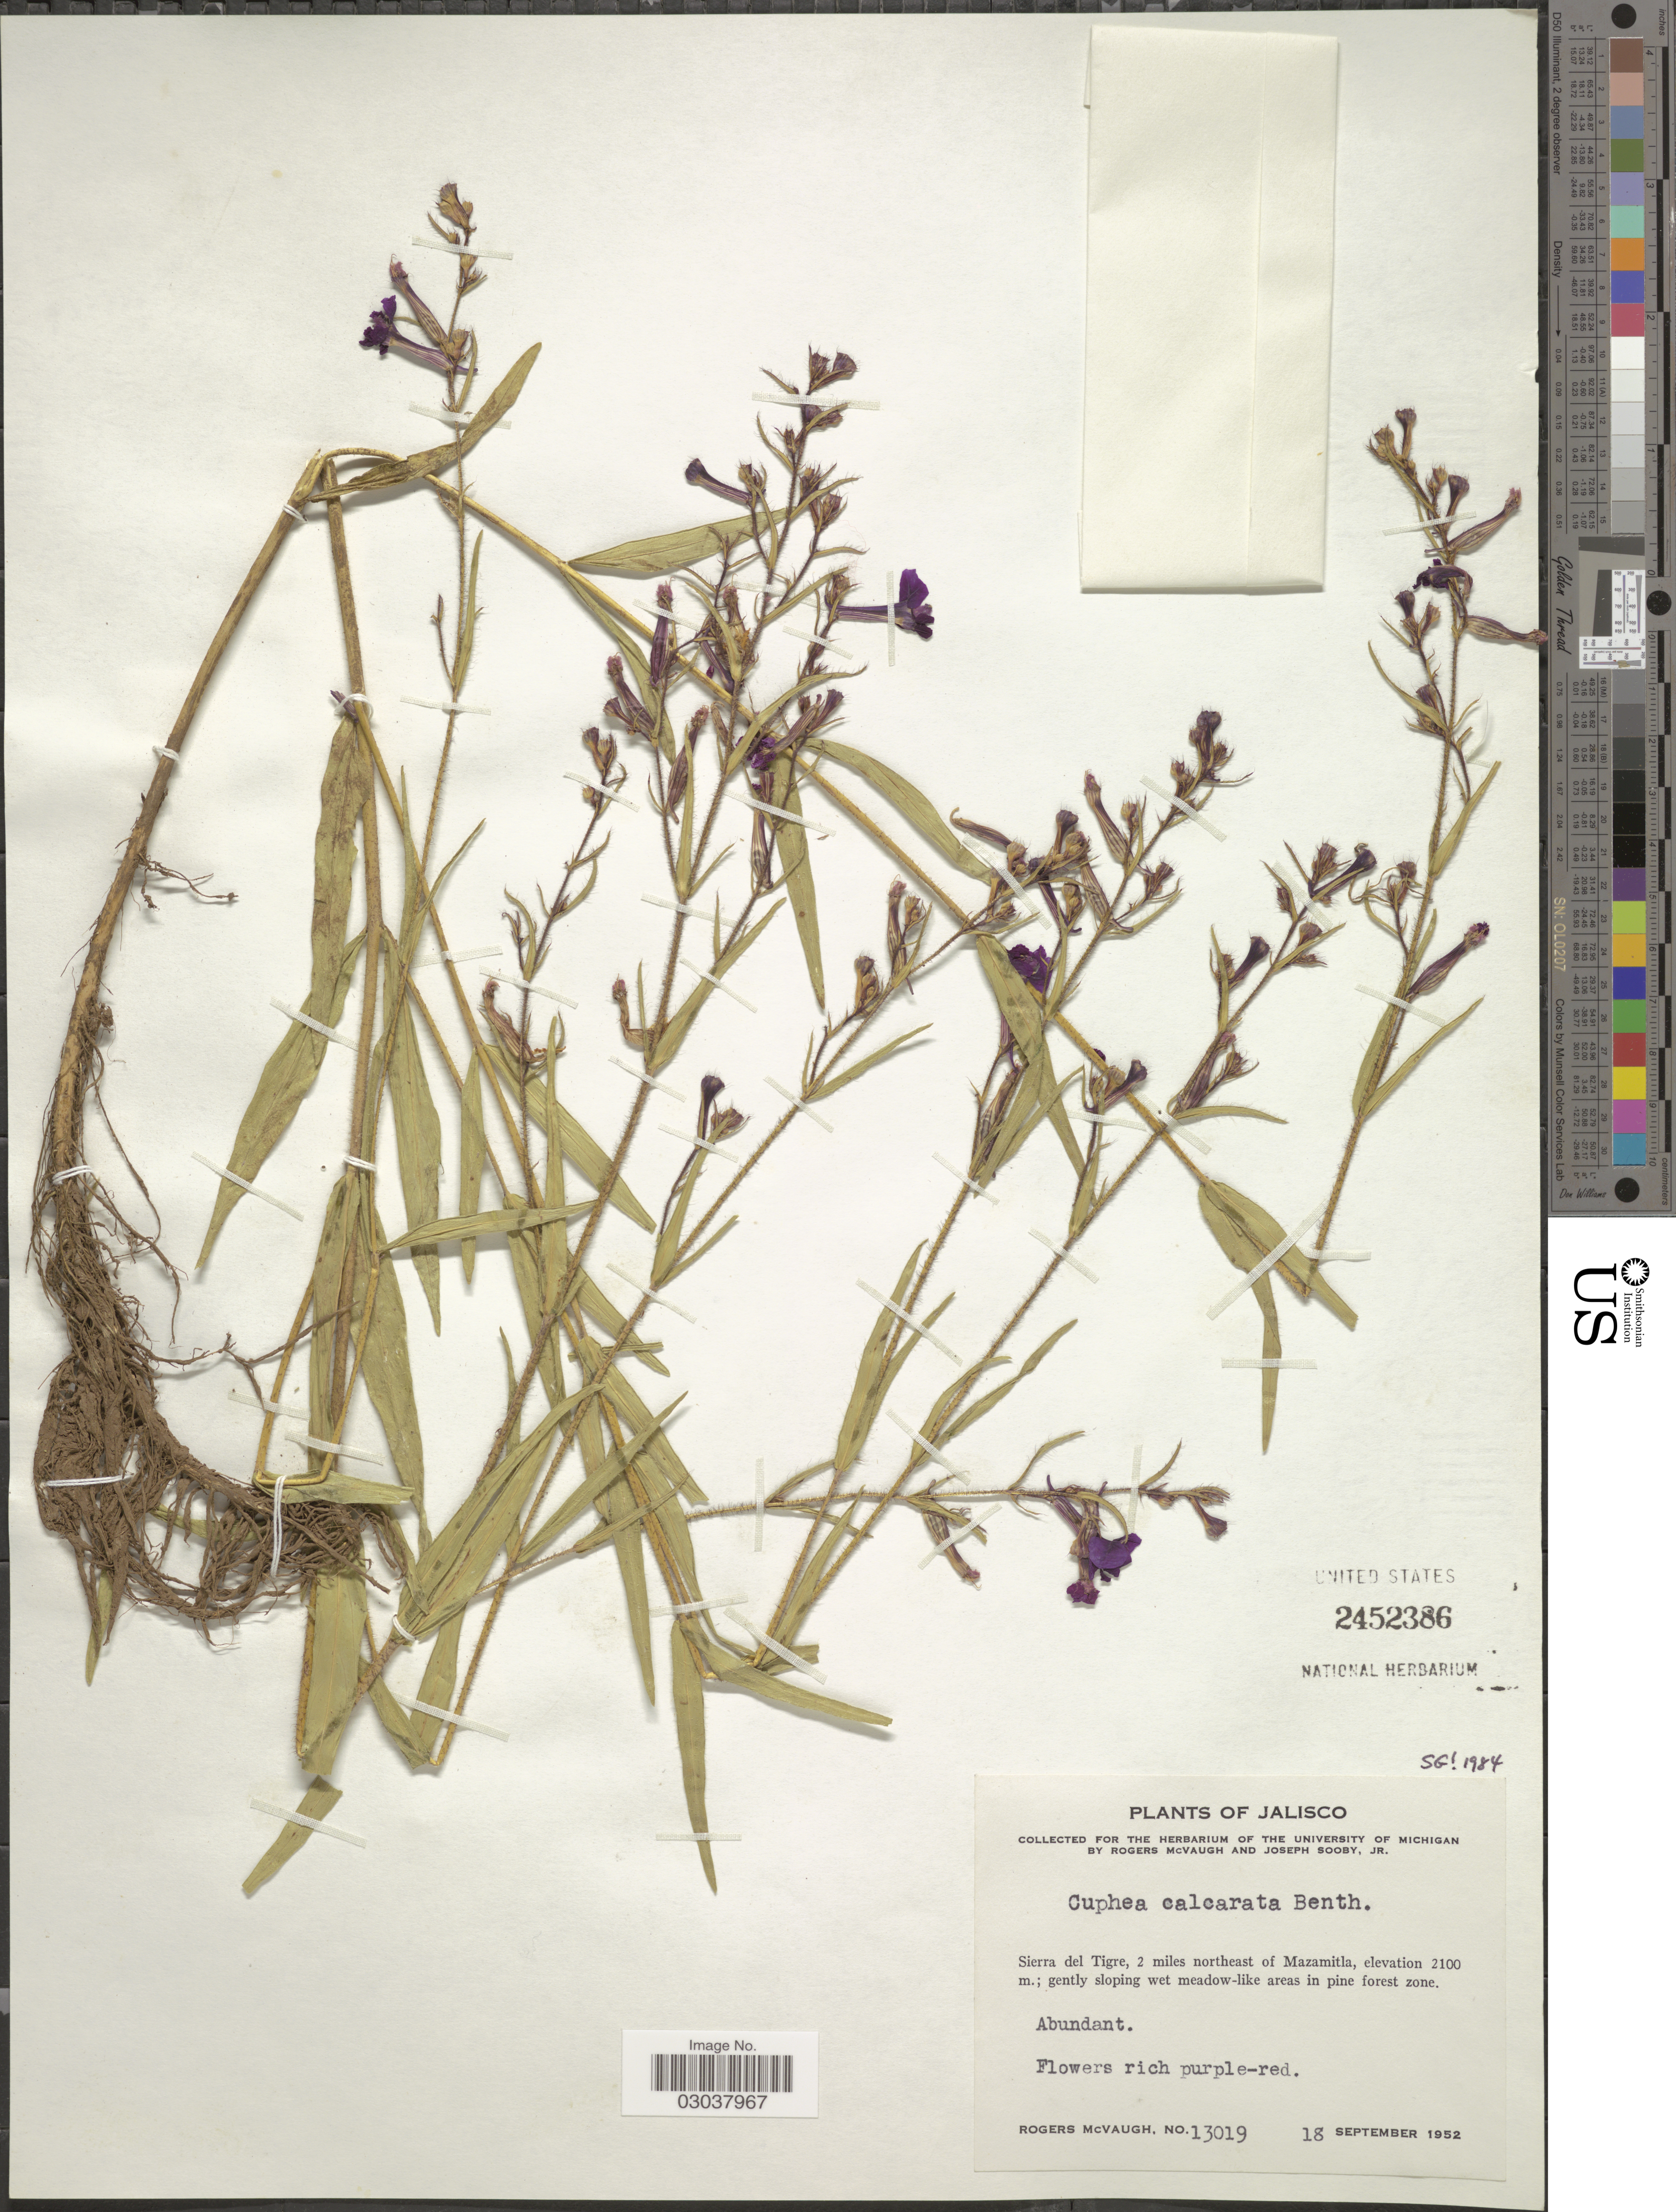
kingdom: Plantae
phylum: Tracheophyta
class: Magnoliopsida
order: Myrtales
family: Lythraceae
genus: Cuphea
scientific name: Cuphea calcarata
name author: Benth.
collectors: R. McVaugh & J. Sooby Jr.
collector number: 13019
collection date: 1952-09-18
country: Mexico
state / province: Jalisco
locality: Sierra del Tigre, 2 miles northeast of Mazamitla.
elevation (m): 2100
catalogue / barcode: US 2452386